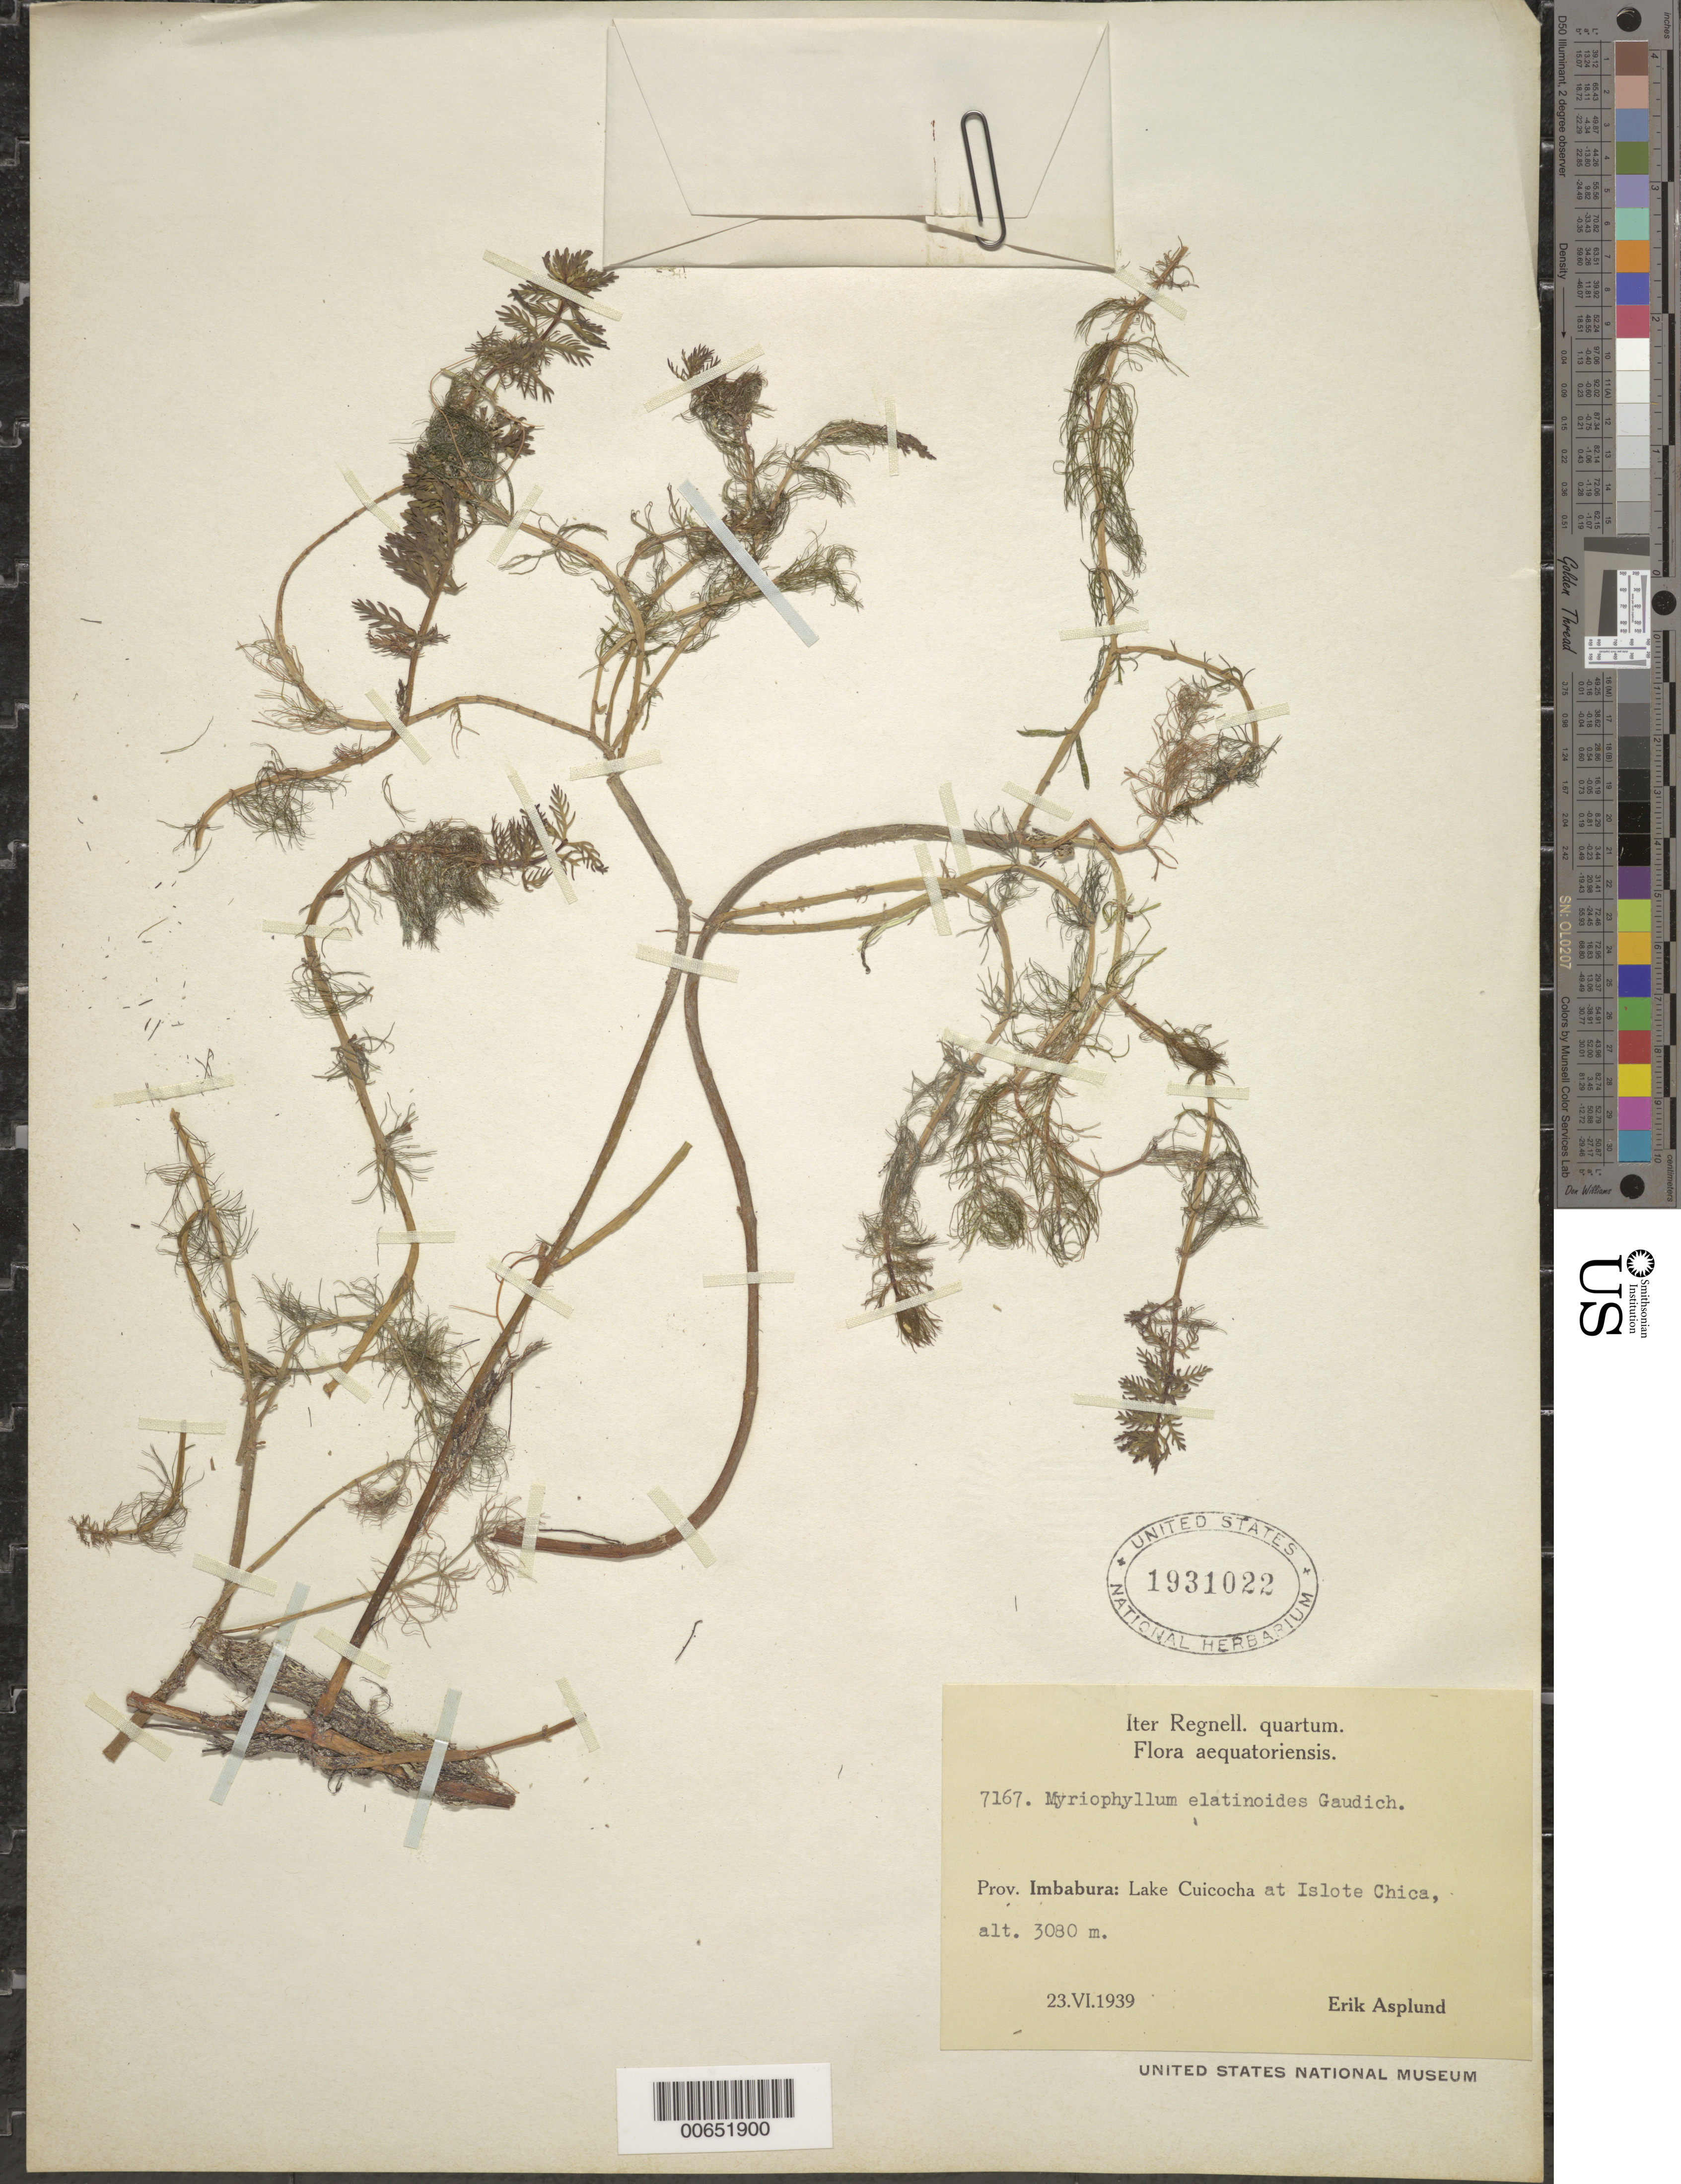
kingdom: Plantae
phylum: Tracheophyta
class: Magnoliopsida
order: Saxifragales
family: Haloragaceae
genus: Myriophyllum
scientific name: Myriophyllum elatinoides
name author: Gaudich.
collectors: E. Asplund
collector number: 7167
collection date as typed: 23 Jun 1939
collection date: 1939-06-23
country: Ecuador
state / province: Imbabura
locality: Lake Cuicocha at Islote Chica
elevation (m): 3080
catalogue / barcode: US 1931022